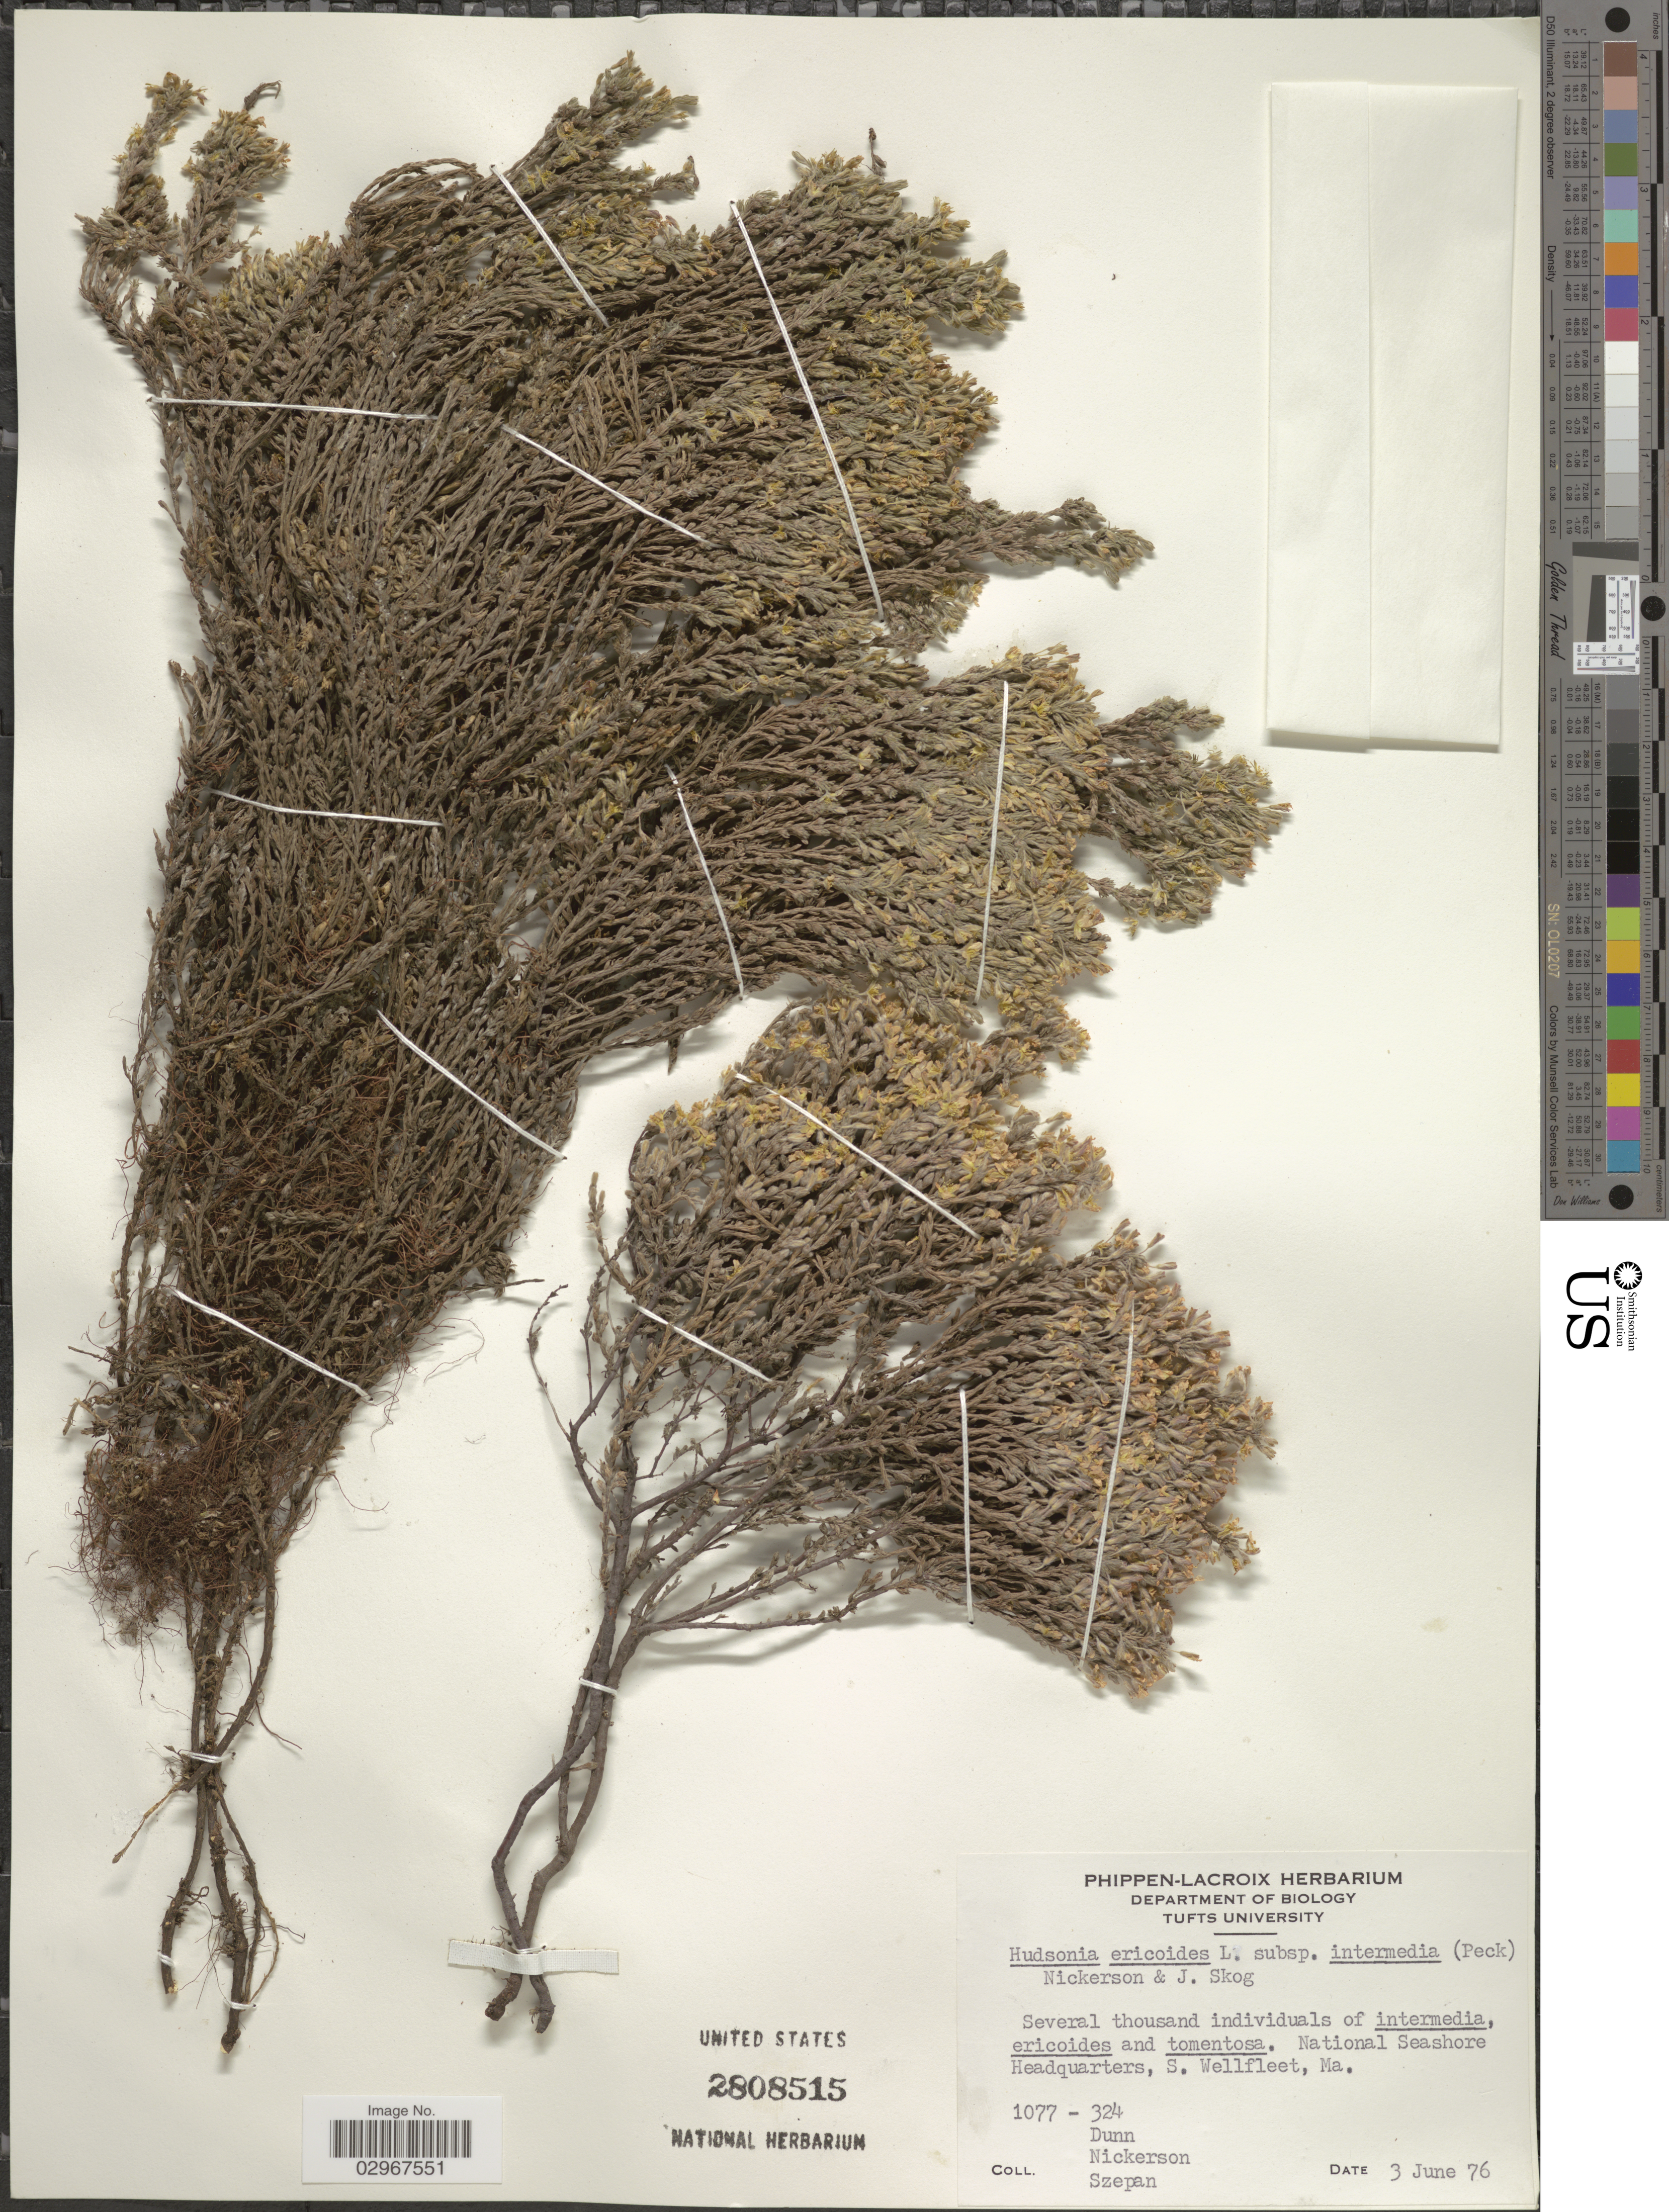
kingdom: Plantae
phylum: Tracheophyta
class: Magnoliopsida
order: Malvales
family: Cistaceae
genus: Hudsonia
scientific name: Hudsonia ericoides subsp. intermedia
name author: (Peck) N.H. Nick. & J.E. Skog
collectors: -- Dunn, Nickerson, -- & Szepan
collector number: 1077-324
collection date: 1976-06-03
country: United States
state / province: Massachusetts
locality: National Seashore Headquarters, S. Wellfleet, Ma.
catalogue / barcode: US 2808515